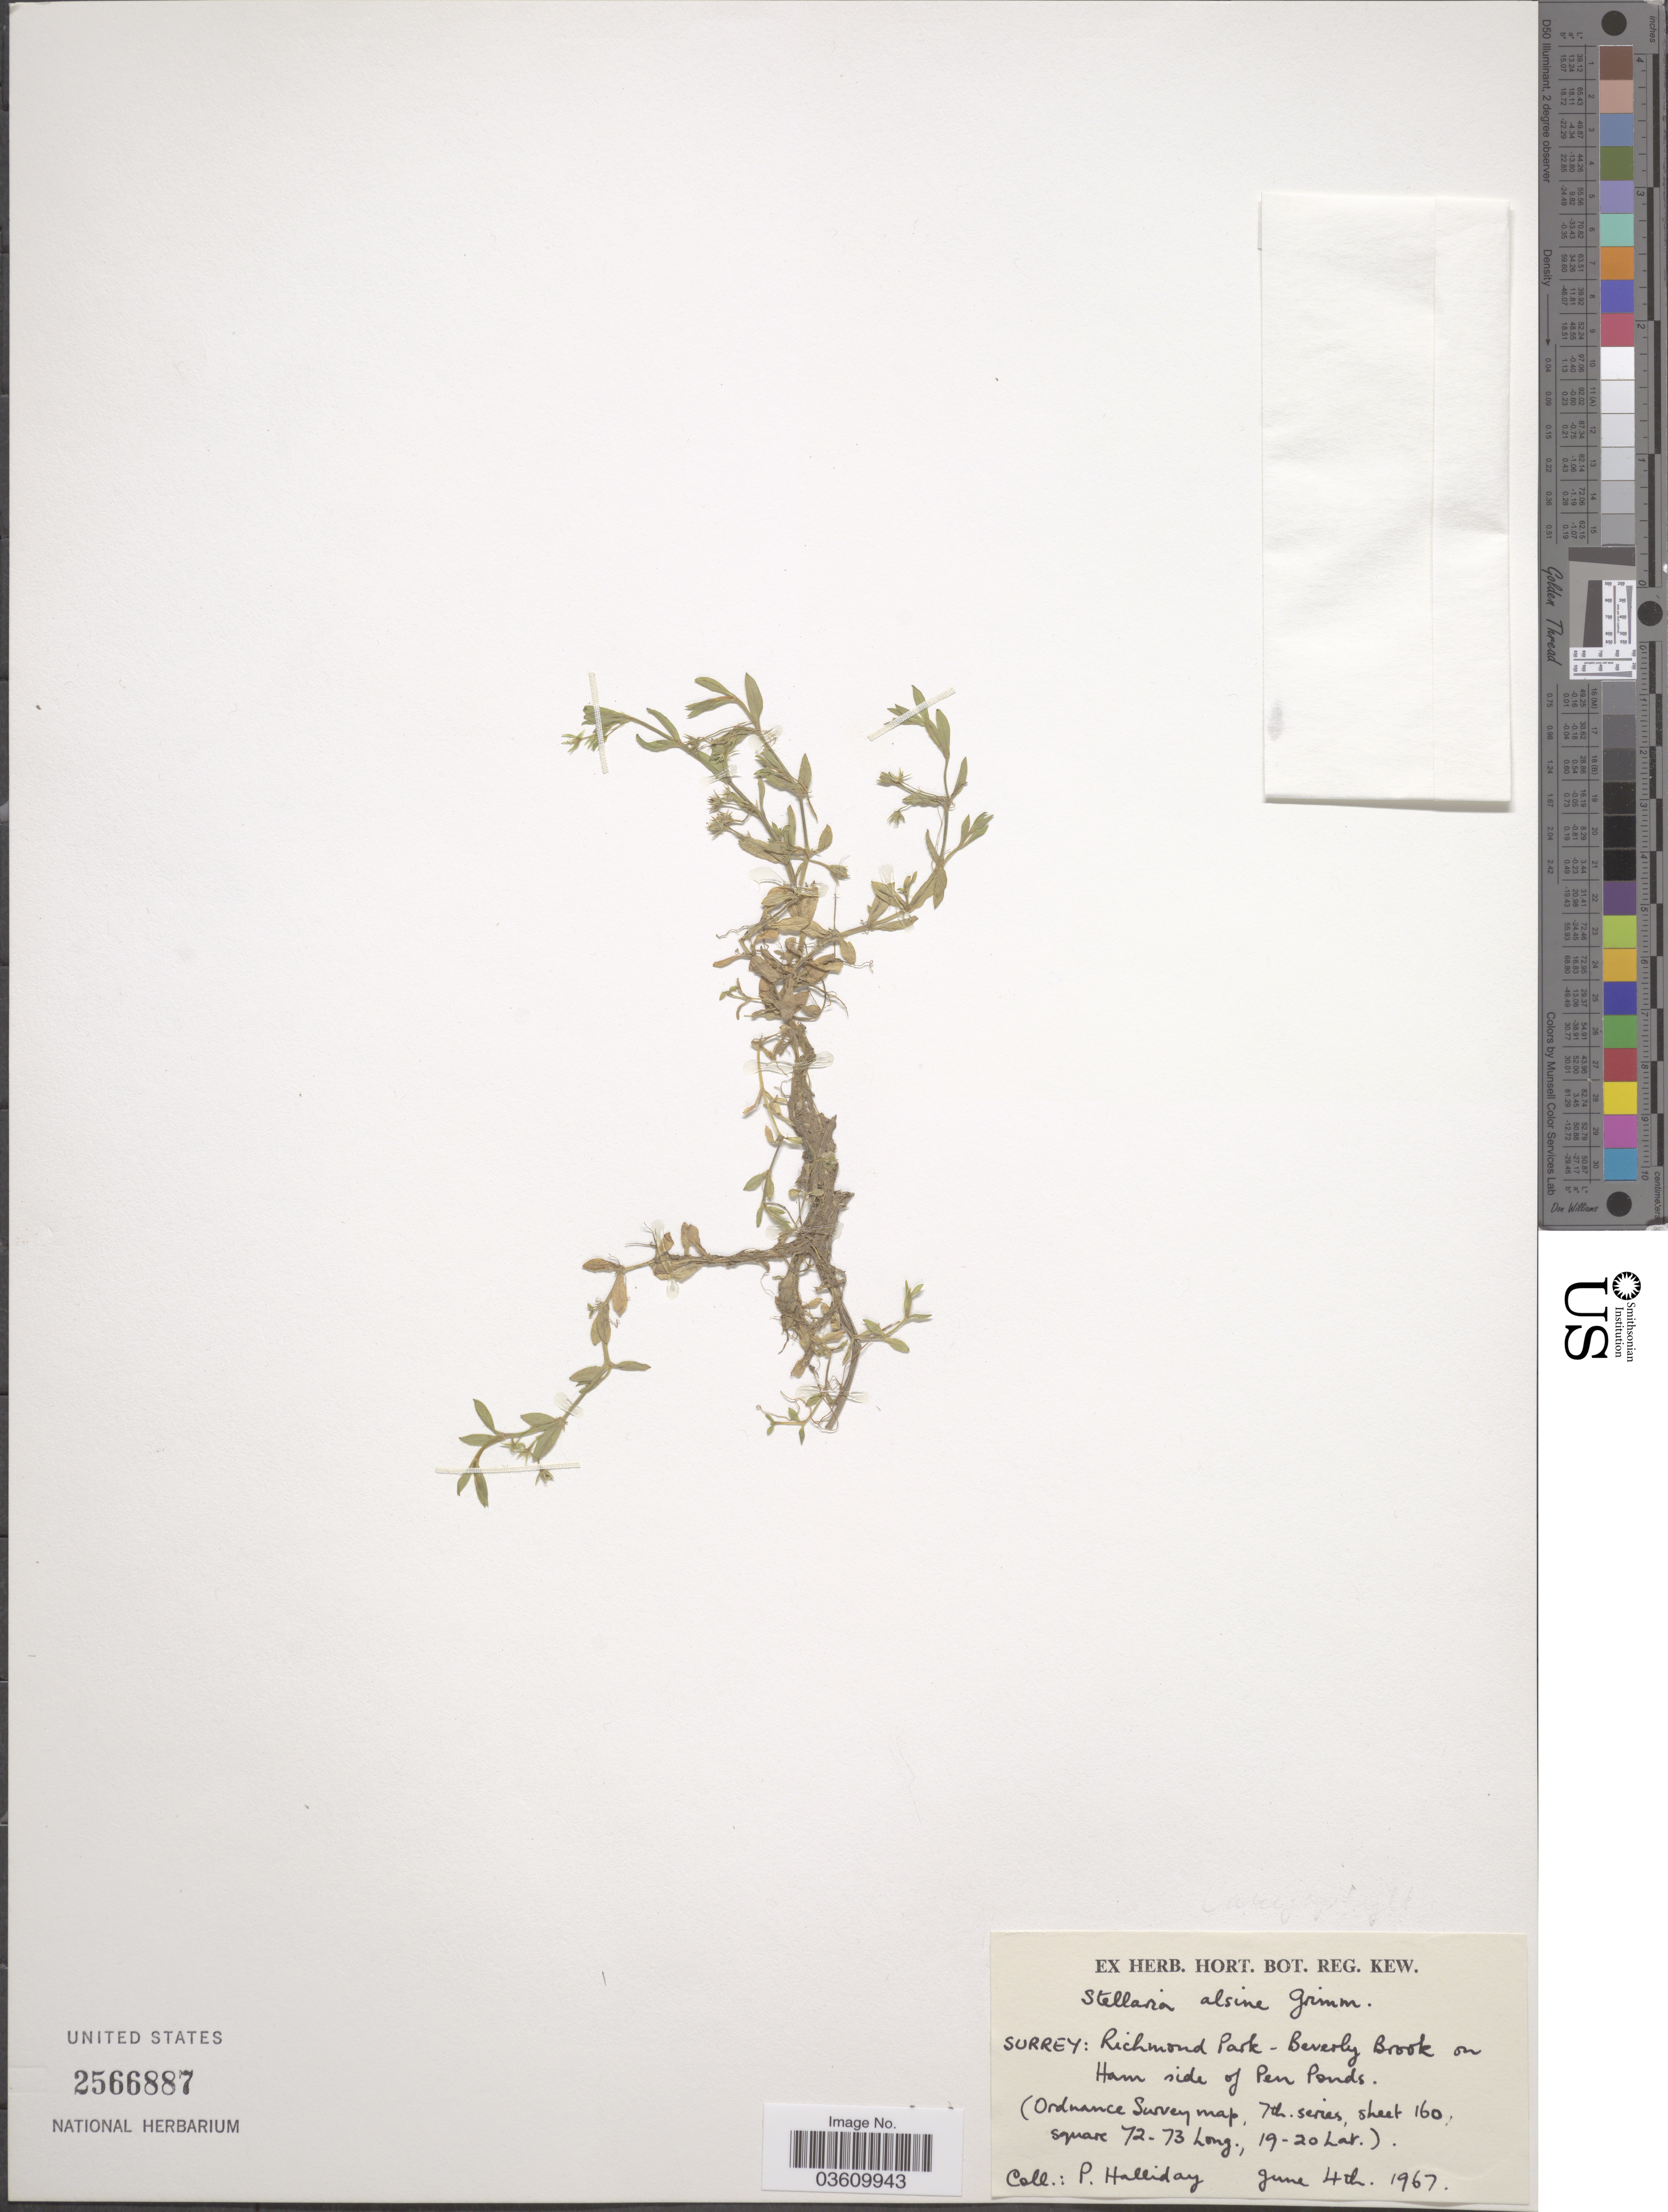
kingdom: Plantae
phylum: Tracheophyta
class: Magnoliopsida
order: Caryophyllales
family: Caryophyllaceae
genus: Stellaria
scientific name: Stellaria alsine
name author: Grimm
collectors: P. C. Holliday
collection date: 1967-06-04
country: United Kingdom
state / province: England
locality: Surrey: Richmond Park - Beverley Brook on Ham side of Pen Ponds. (Ordinance Survey map, 7th series, sheet 160 Square 72-73 long, 19-20 lat).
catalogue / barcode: US 2566887